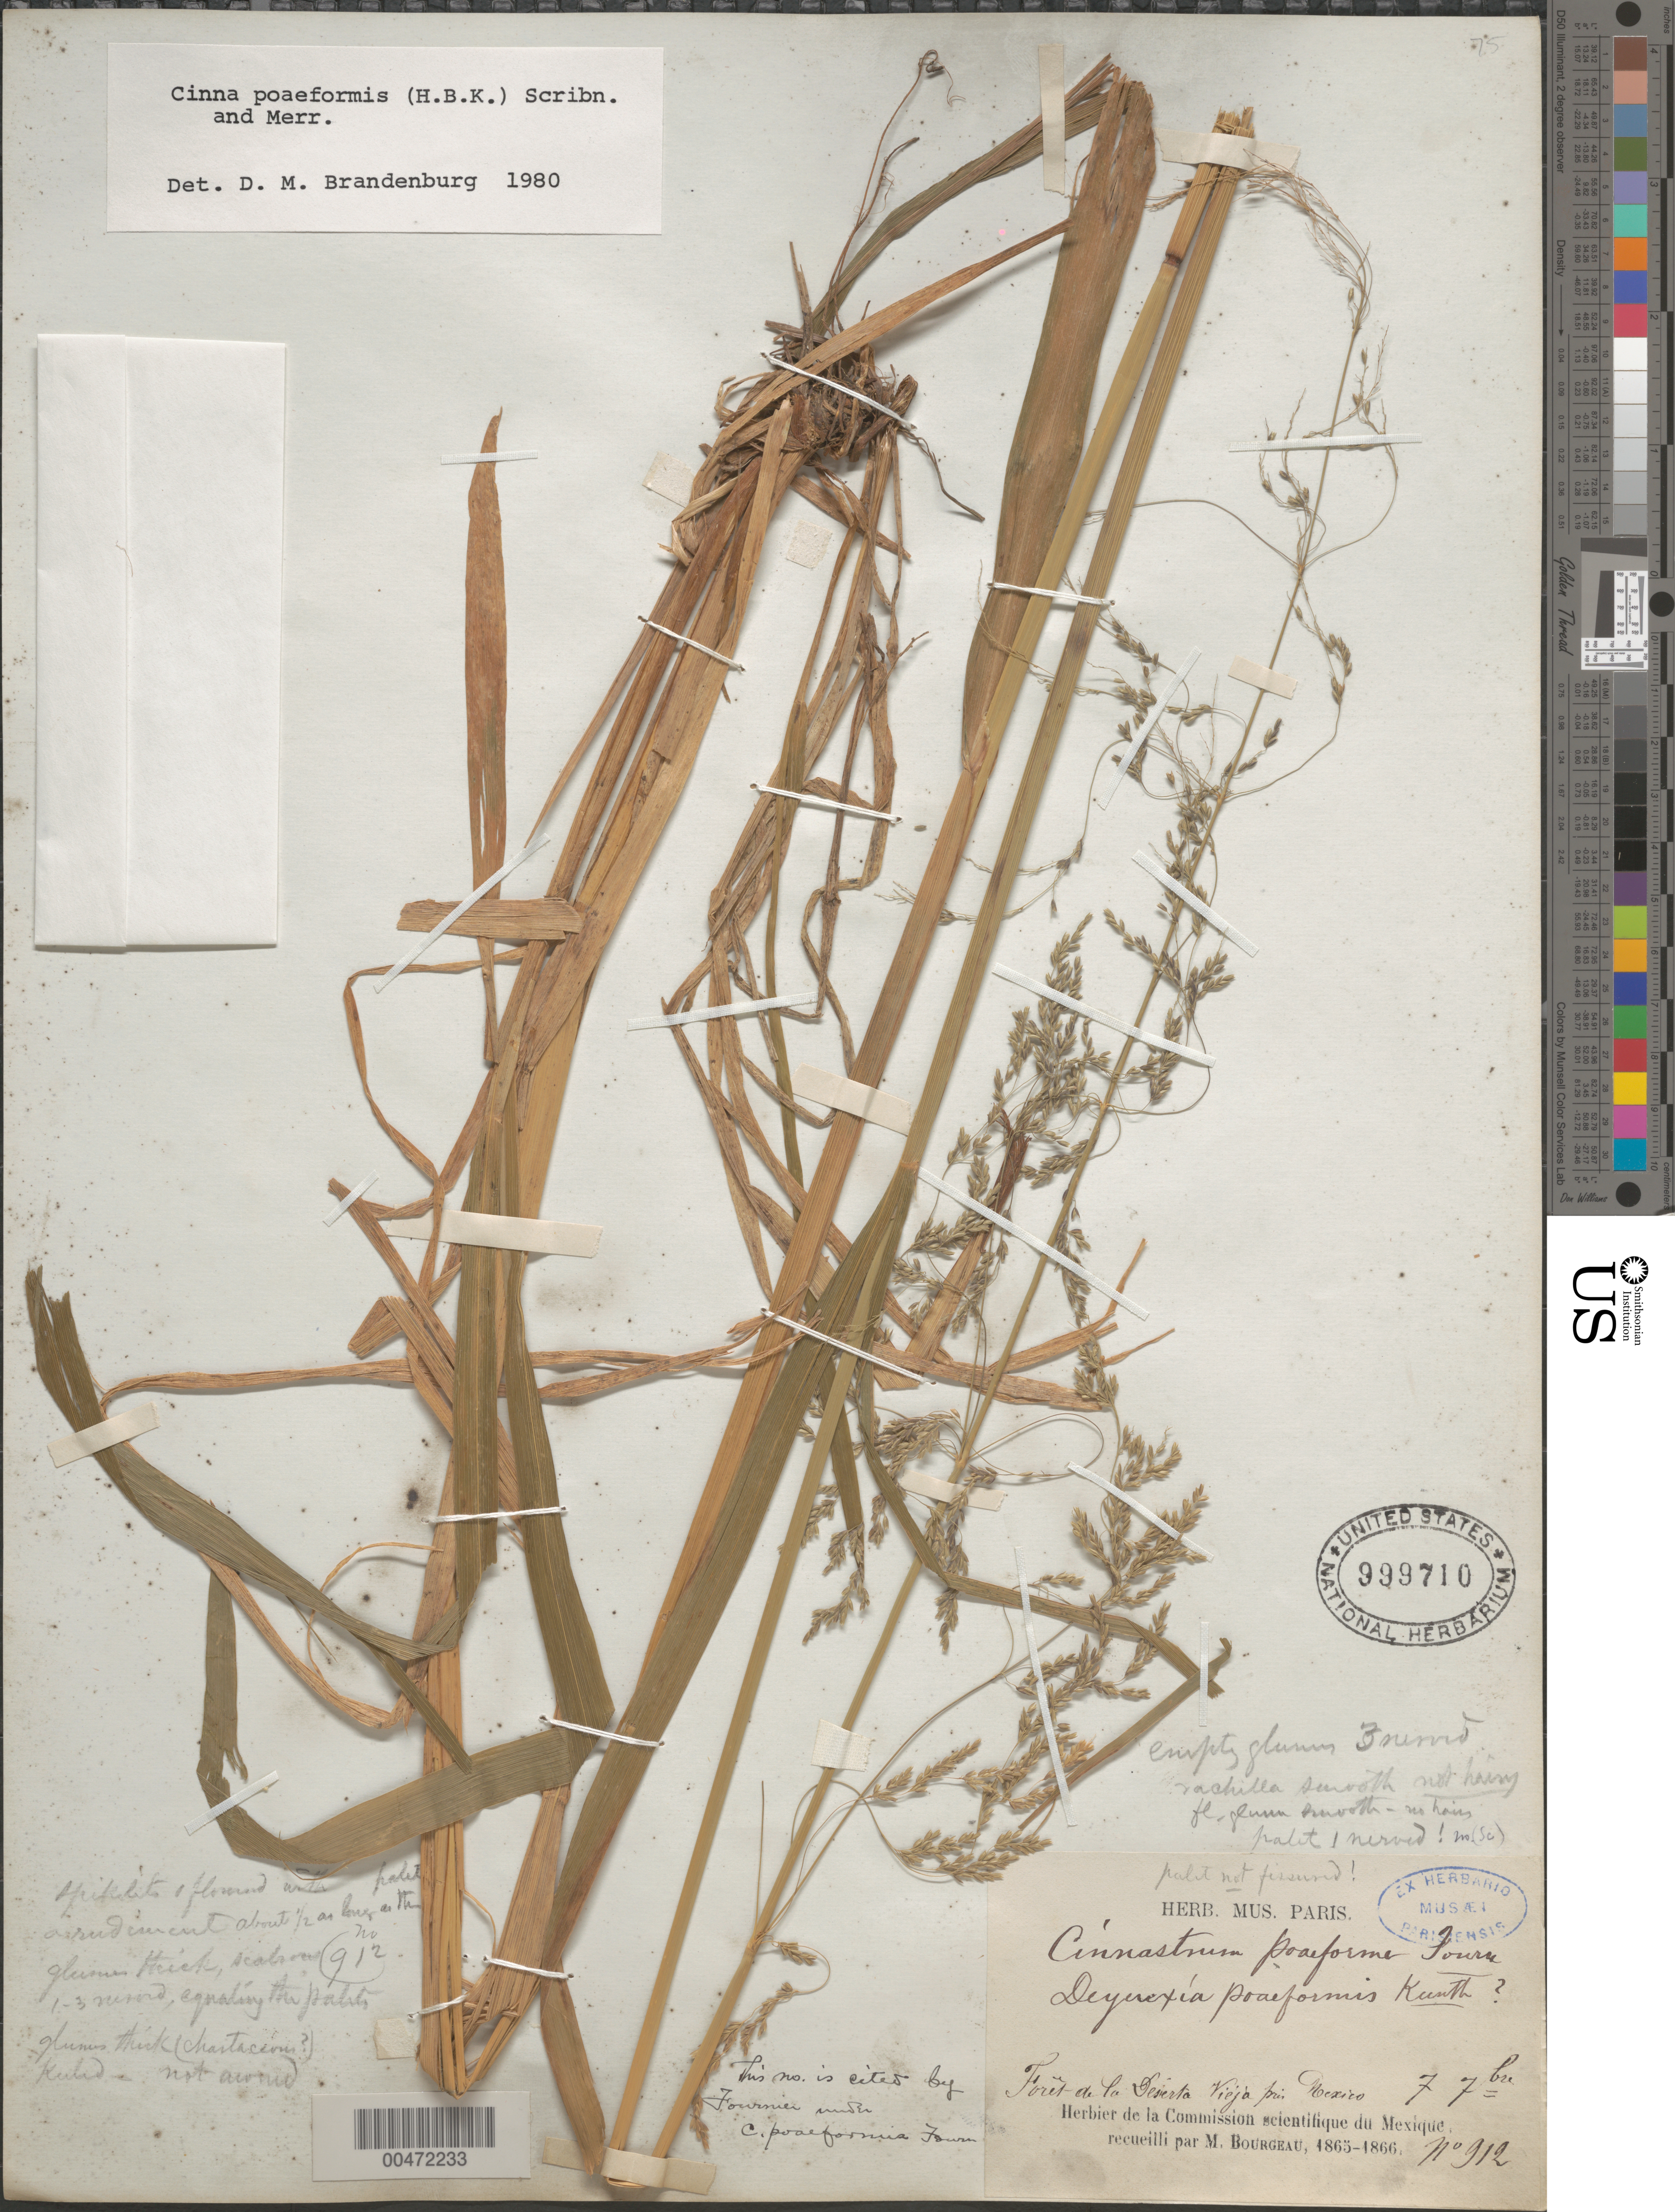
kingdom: Plantae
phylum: Tracheophyta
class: Liliopsida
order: Poales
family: Poaceae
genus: Cinna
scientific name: Cinna poiformis (Kunth) Scribn. & Merr.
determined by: Brandenburg, D. M.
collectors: E. Bourgeau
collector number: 912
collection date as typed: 7 Feb 1865 or 7 Feb 1866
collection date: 1865-02-07 or 1866-02-07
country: Mexico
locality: Foret de la Desierta Vieja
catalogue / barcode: US 999710